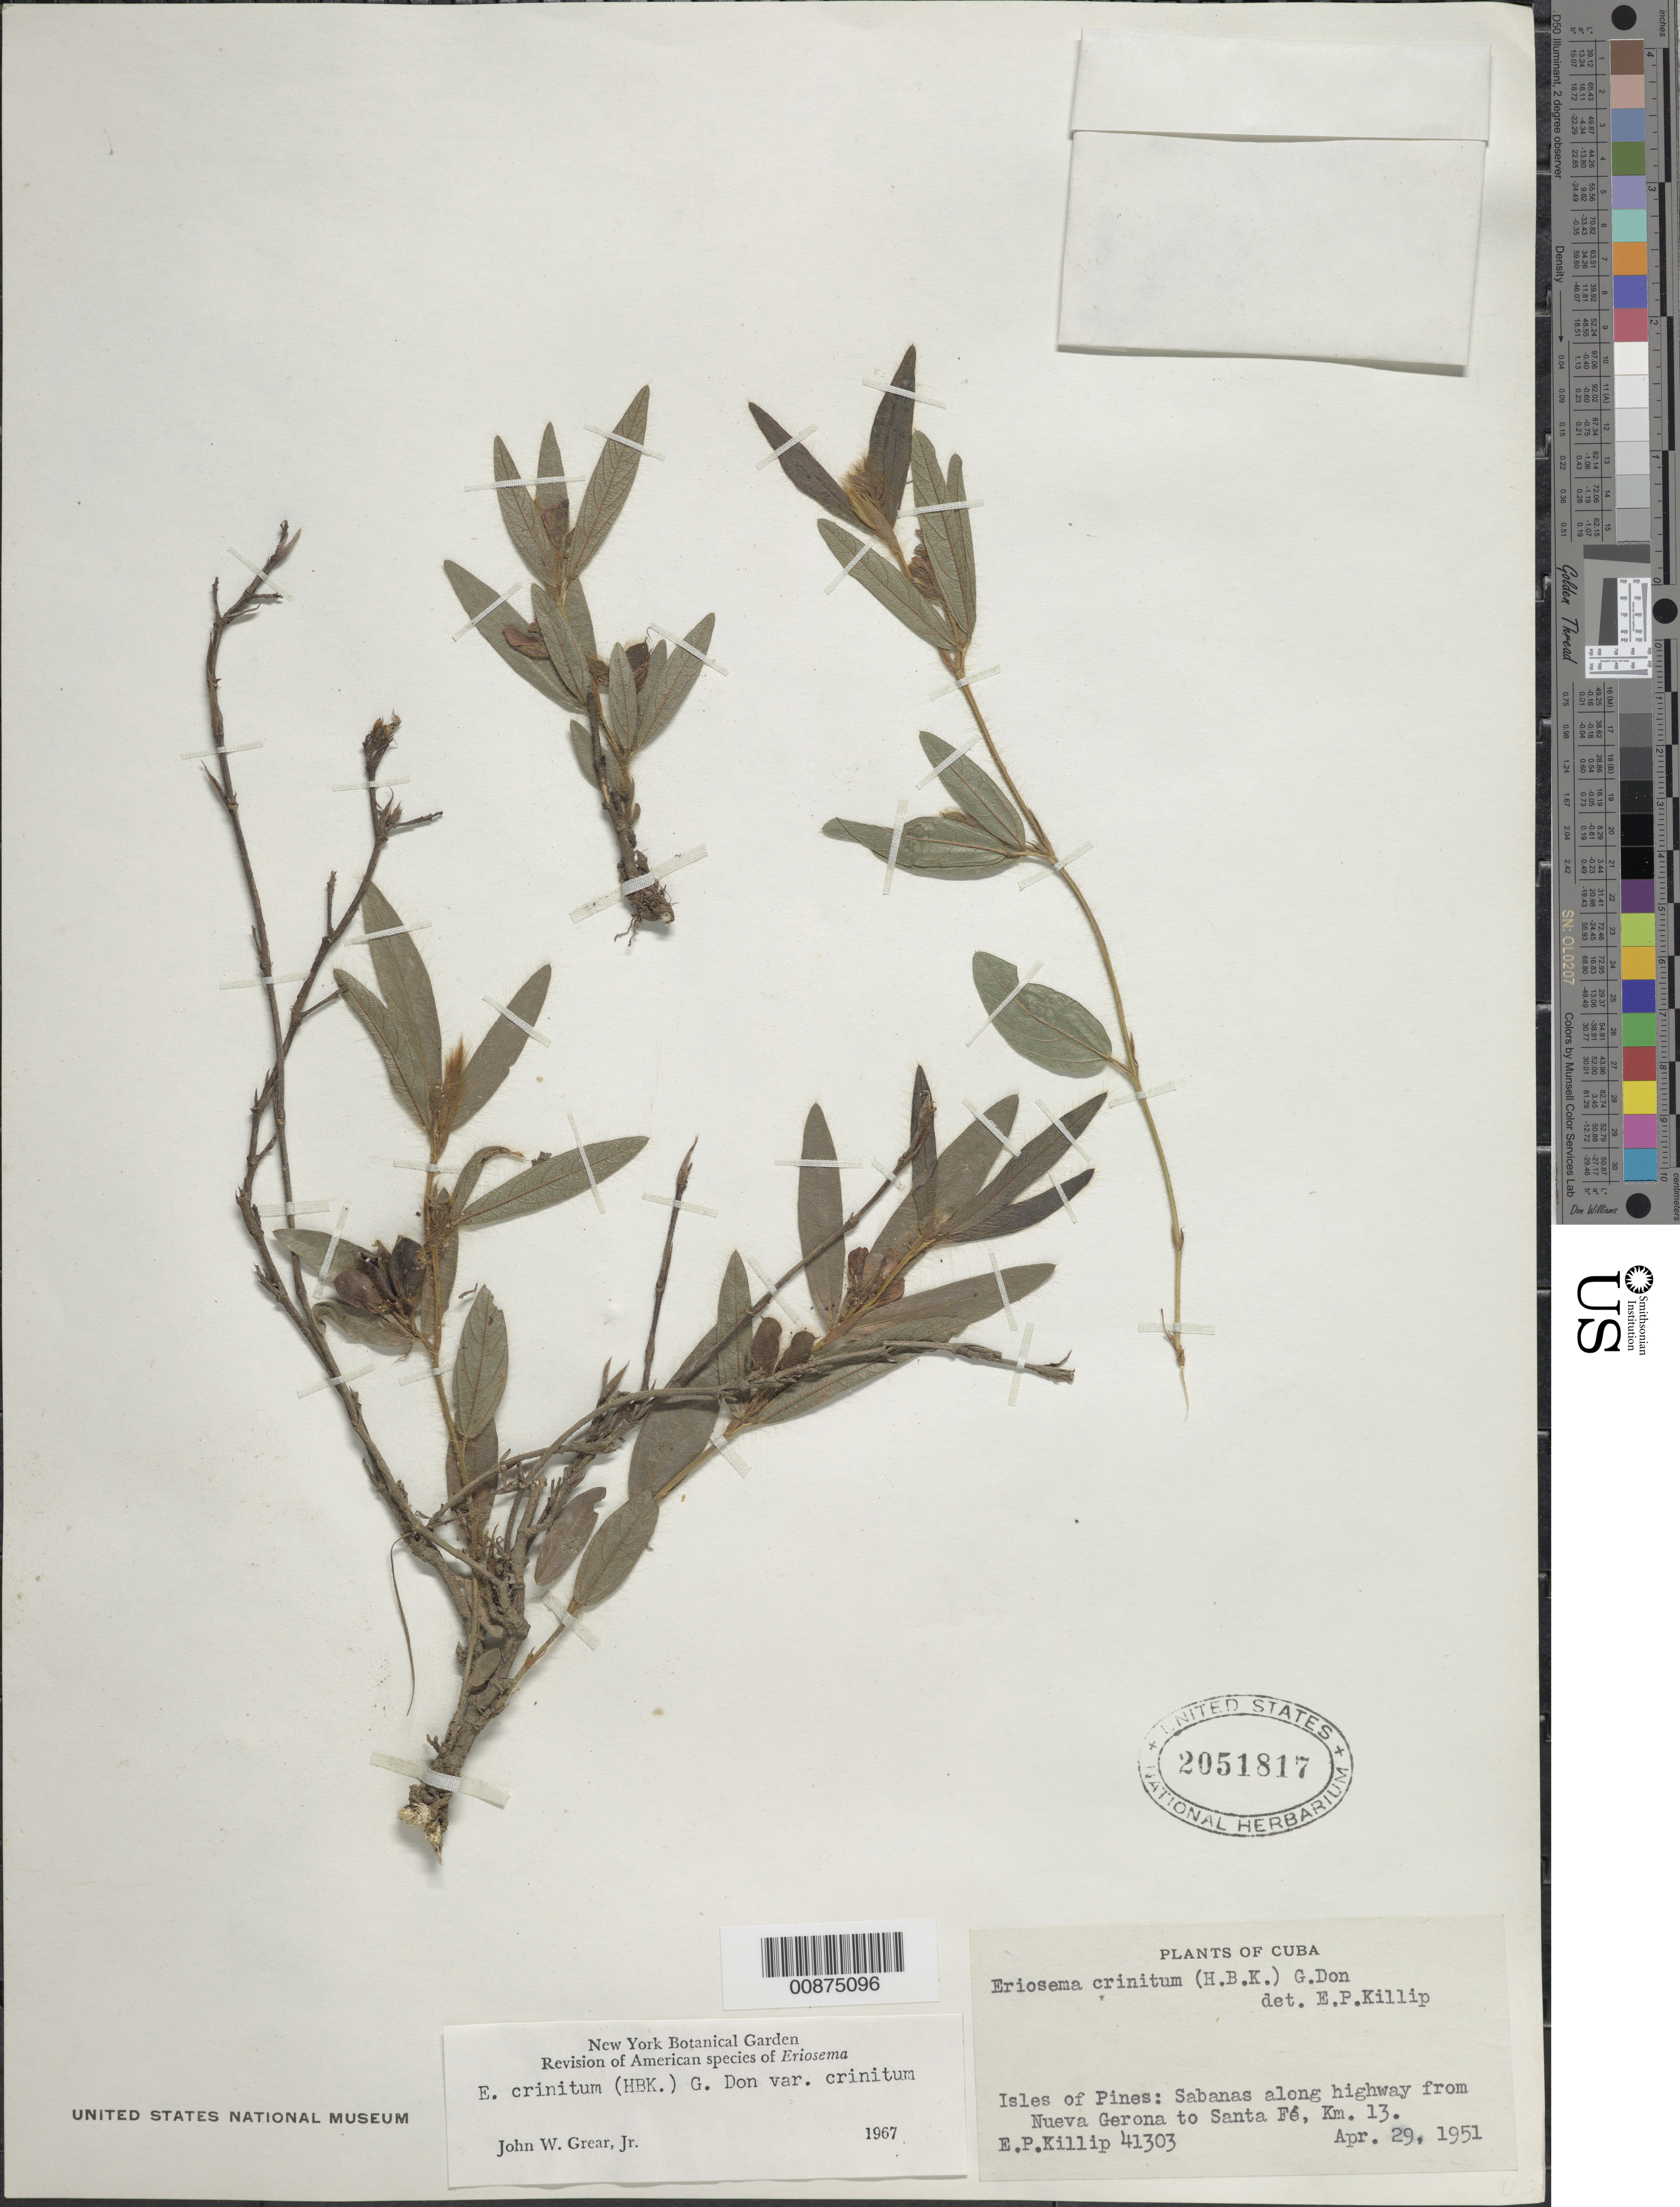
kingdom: Plantae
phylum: Tracheophyta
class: Magnoliopsida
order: Fabales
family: Fabaceae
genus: Eriosema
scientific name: Eriosema crinitum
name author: (Kunth) G. Don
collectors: E. P. Killip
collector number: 41303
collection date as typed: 29 Apr 1951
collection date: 1951-04-29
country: Cuba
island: Isla de la Juventud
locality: Isle of Pines: Sabanas along highway from Nueva Gerona to Santa Fé, Km 13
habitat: Sabanas along highway.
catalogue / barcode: US 2051817